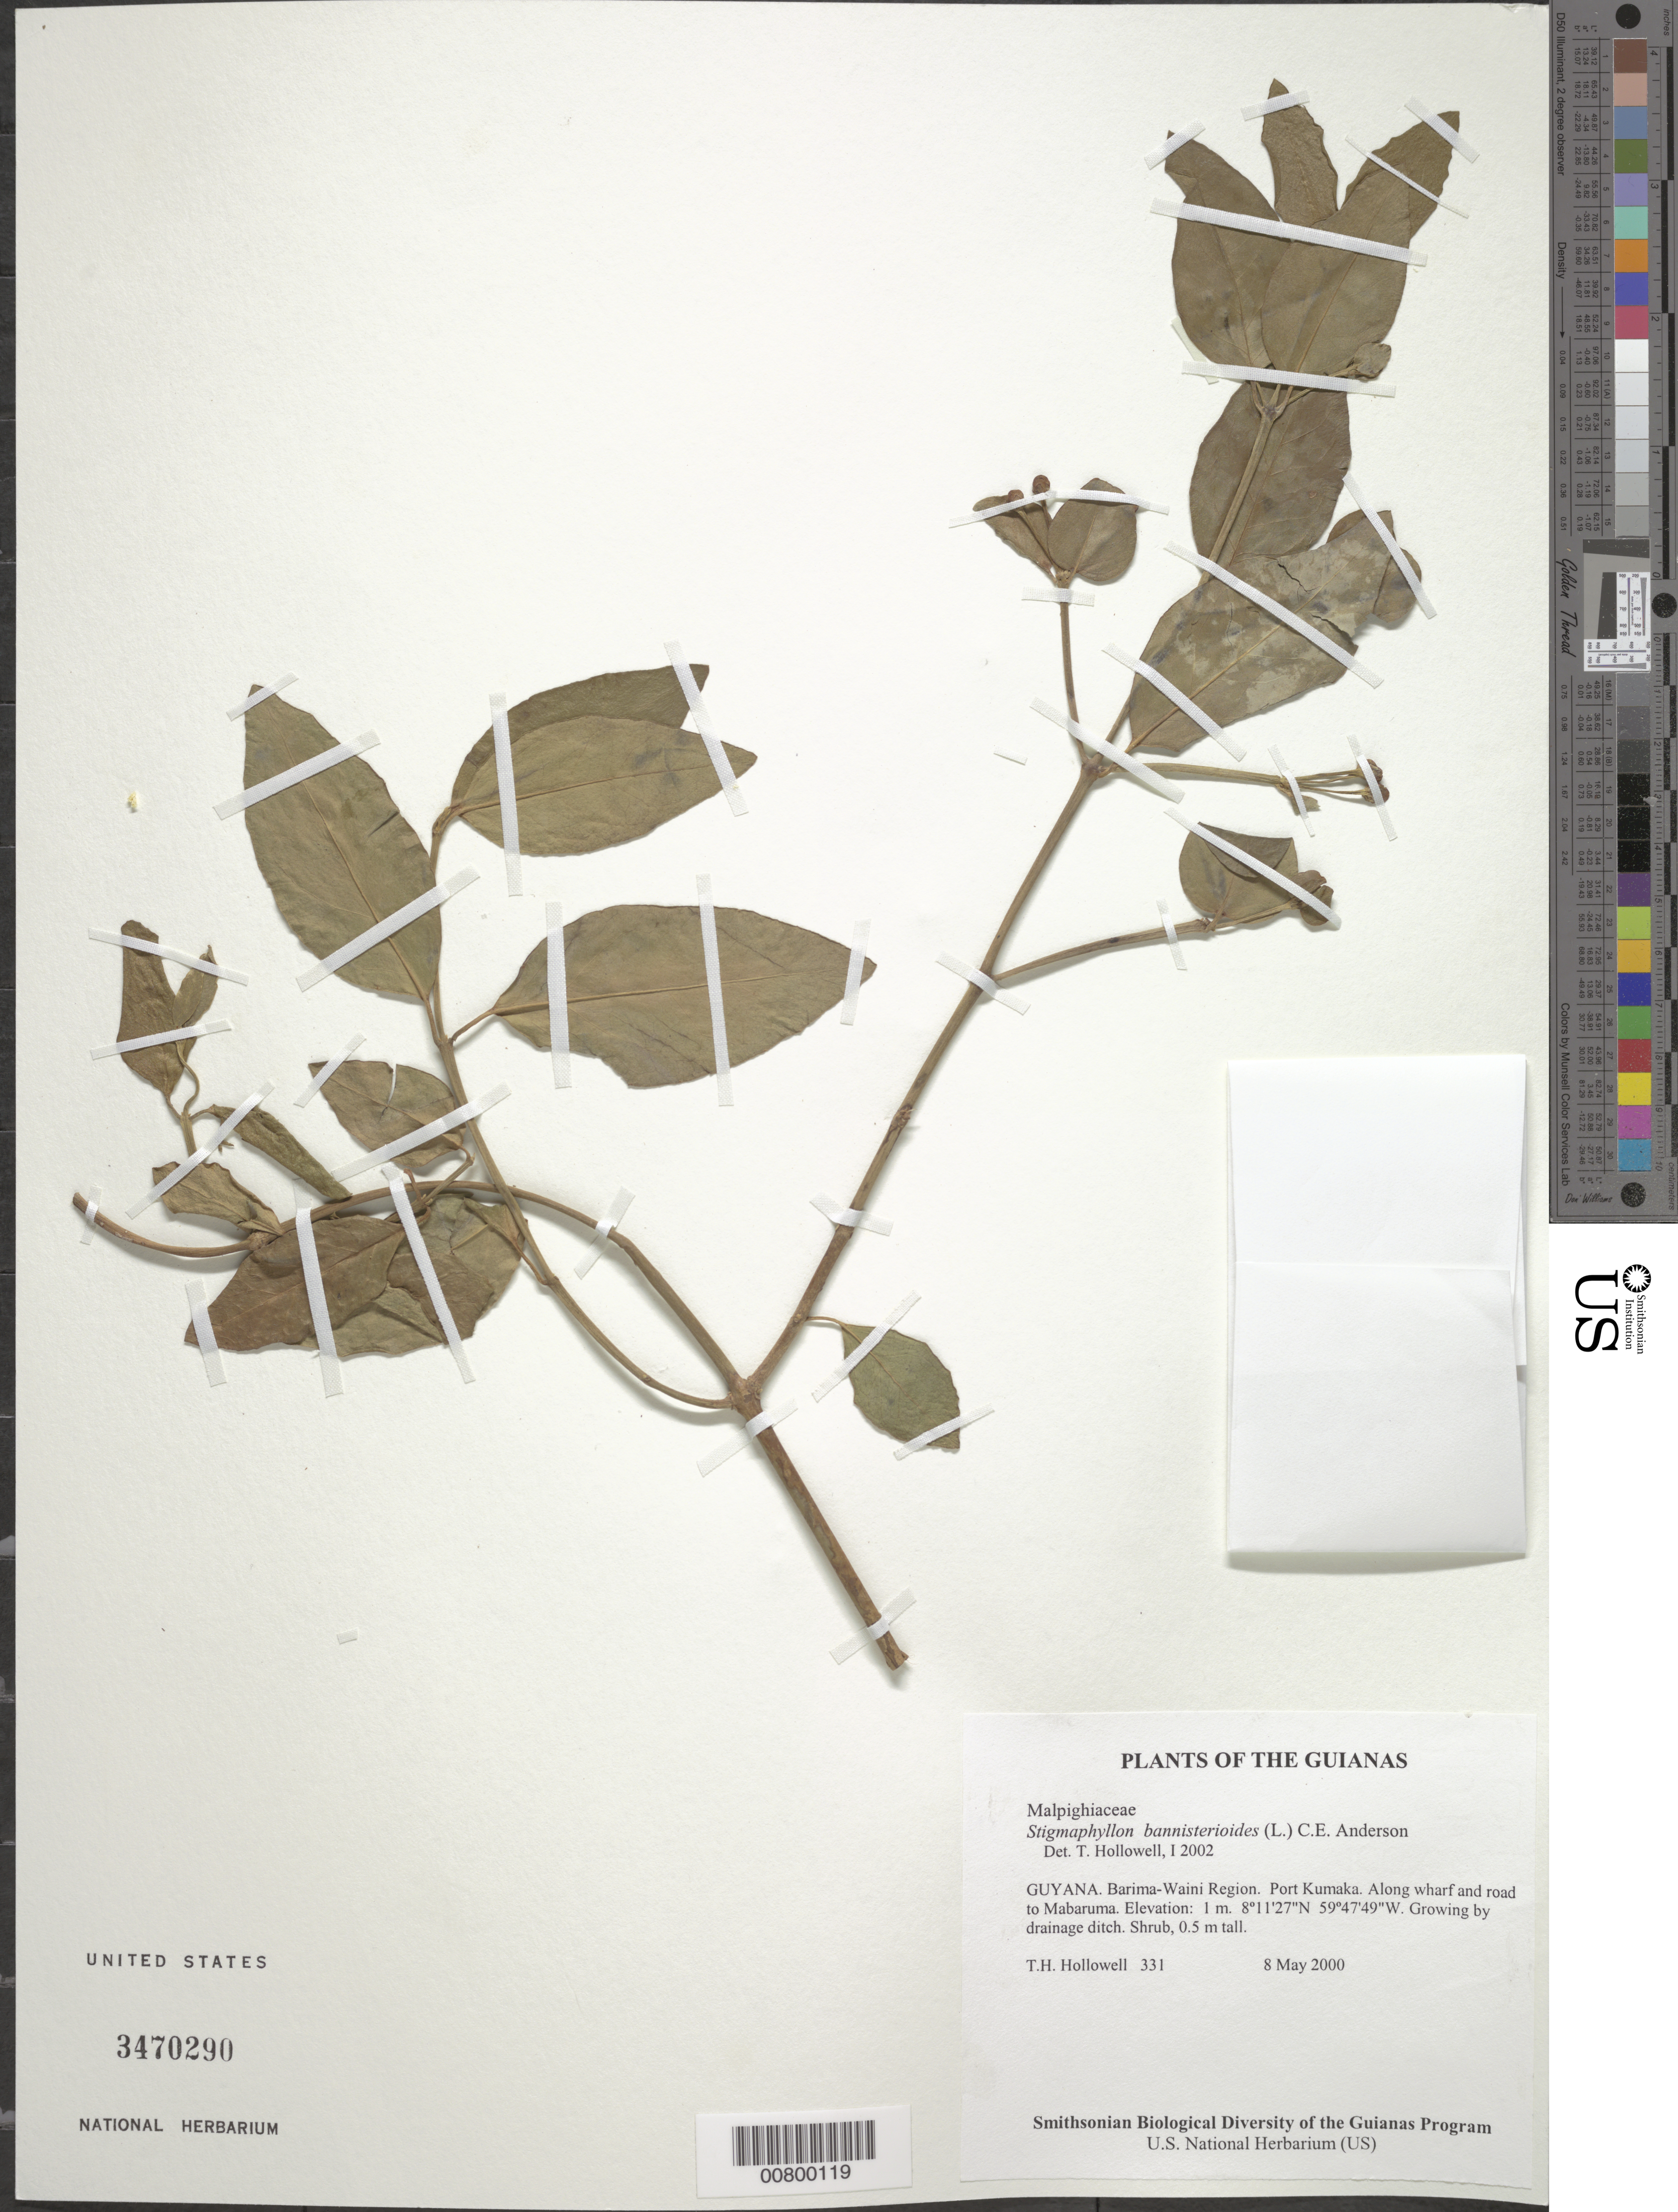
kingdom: Plantae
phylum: Tracheophyta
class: Magnoliopsida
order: Malpighiales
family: Malpighiaceae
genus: Stigmaphyllon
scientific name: Stigmaphyllon bannisterioides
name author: (L.) C.E. Anderson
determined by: Hollowell, T. H., (BOT), Smithsonian Institution - National Museum of Natural History (UNITED STATES)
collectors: T. Hollowell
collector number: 331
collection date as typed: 8 May 2000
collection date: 2000-05-08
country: Guyana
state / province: Barima-Waini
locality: Port Kumaka. Along wharf and road to Mabaruma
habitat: Growing by drainage ditch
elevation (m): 3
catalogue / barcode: US 3470290